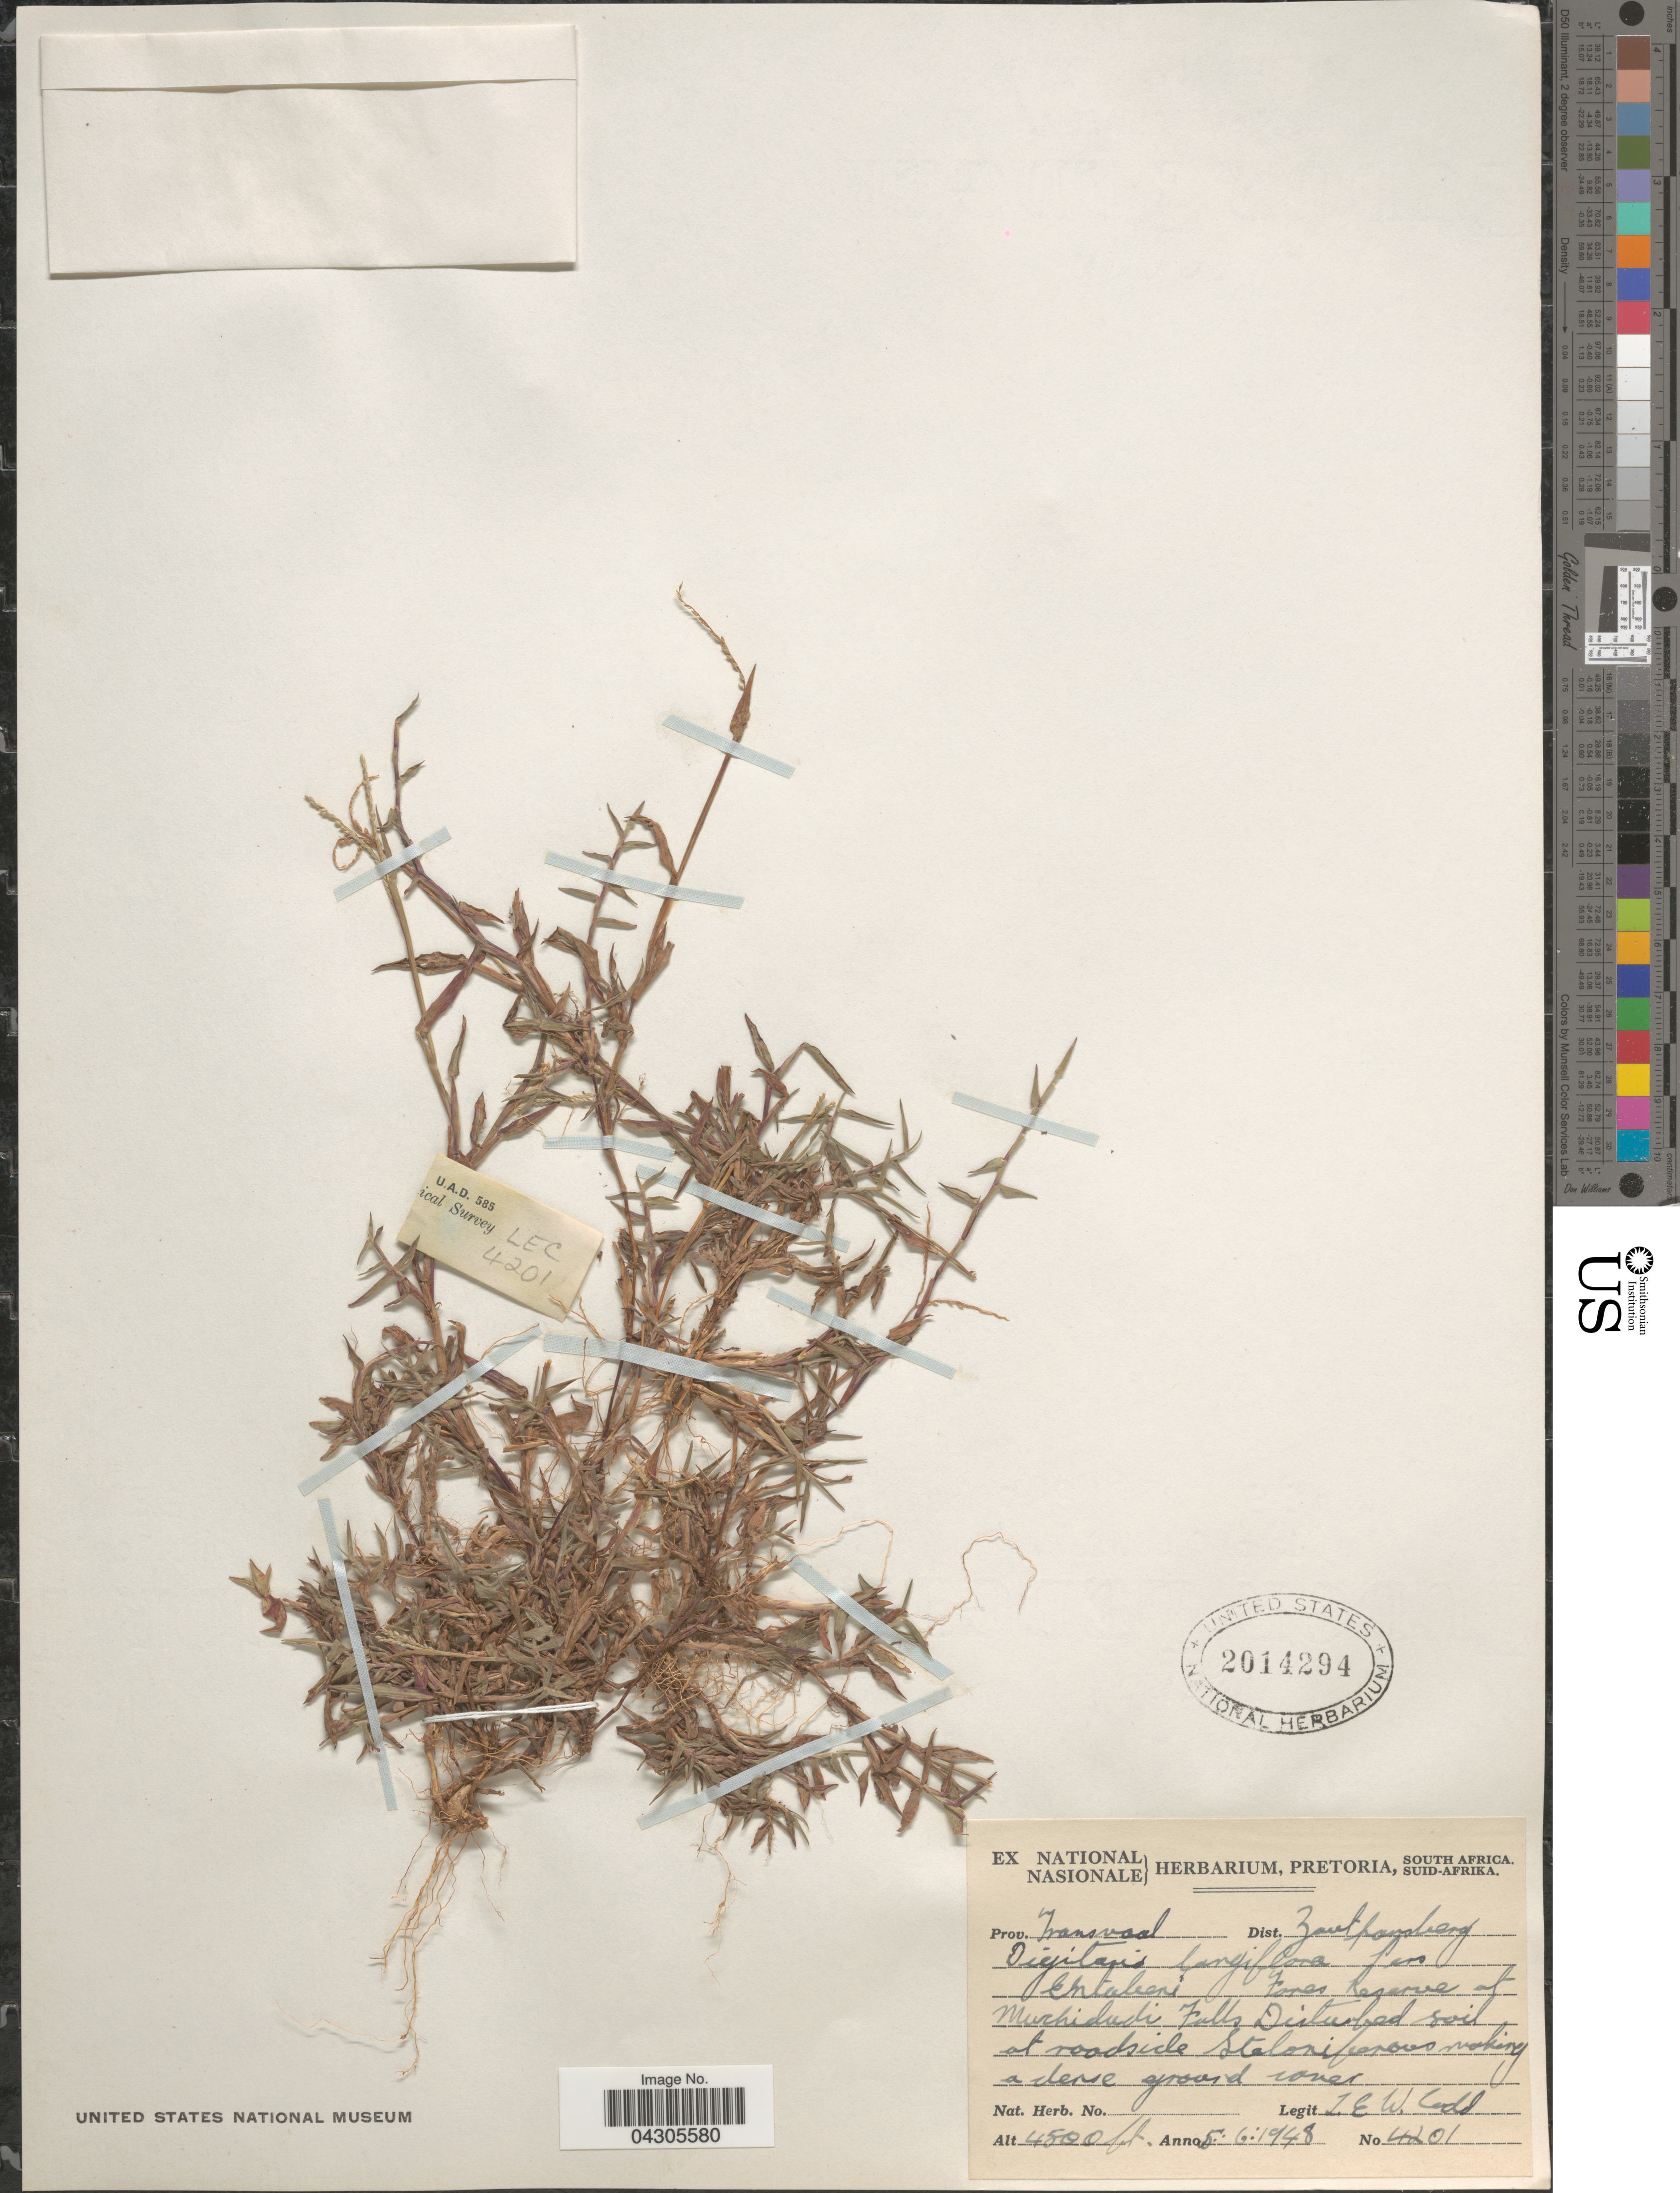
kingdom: Plantae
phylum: Tracheophyta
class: Liliopsida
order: Poales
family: Poaceae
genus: Digitaria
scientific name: Digitaria longiflora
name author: (Retz.) Pers.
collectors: L. Cadd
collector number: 4201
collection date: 1948-06-05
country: South Africa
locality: Prov. Transvaal. Dist. Zoutpansberg. Entabeni. Fores Reserve of Murchidudi Falls. Disturbed soil at roadside Stalonifenous working a dense ground cones. [interpreted]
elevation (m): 1372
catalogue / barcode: US 2014294